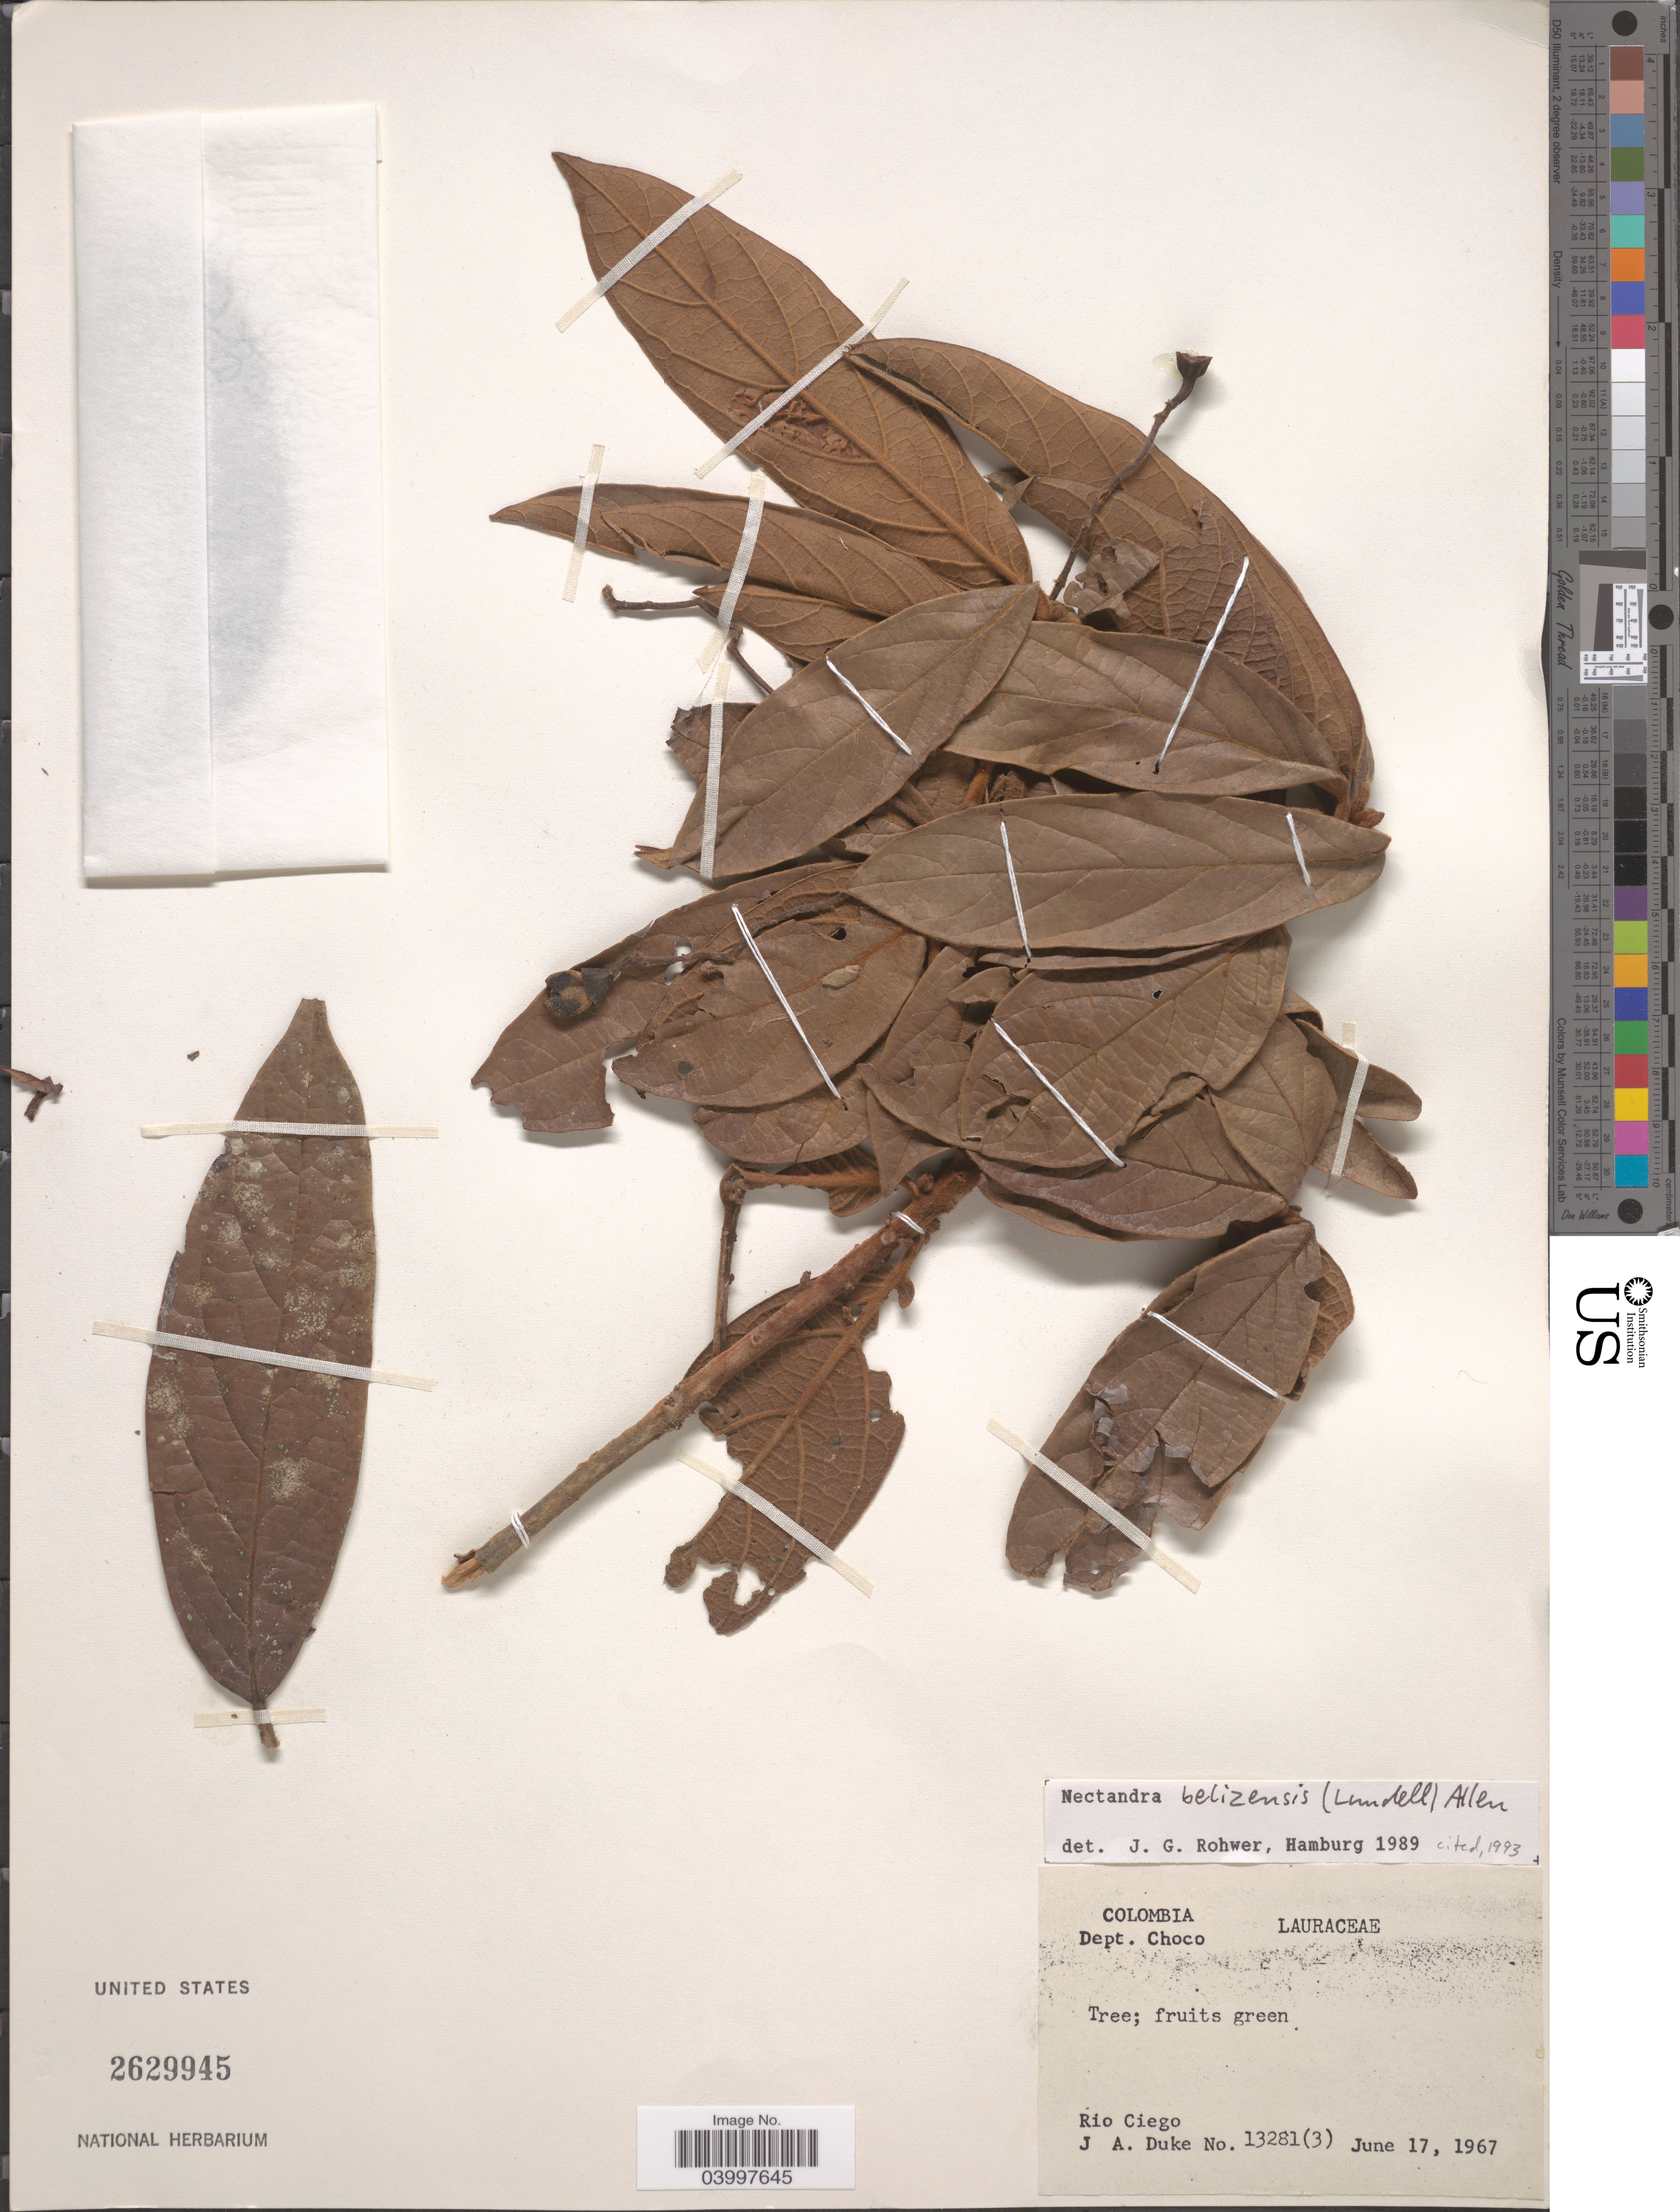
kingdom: Plantae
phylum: Tracheophyta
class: Magnoliopsida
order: Laurales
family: Lauraceae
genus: Nectandra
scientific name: Nectandra belizensis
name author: (Lundell) C.K. Allen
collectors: J. A. Duke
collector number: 13281(3)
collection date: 1967-06-17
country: Colombia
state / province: Chocó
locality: Dept. Choco. Rio Ciego.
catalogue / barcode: US 2629945